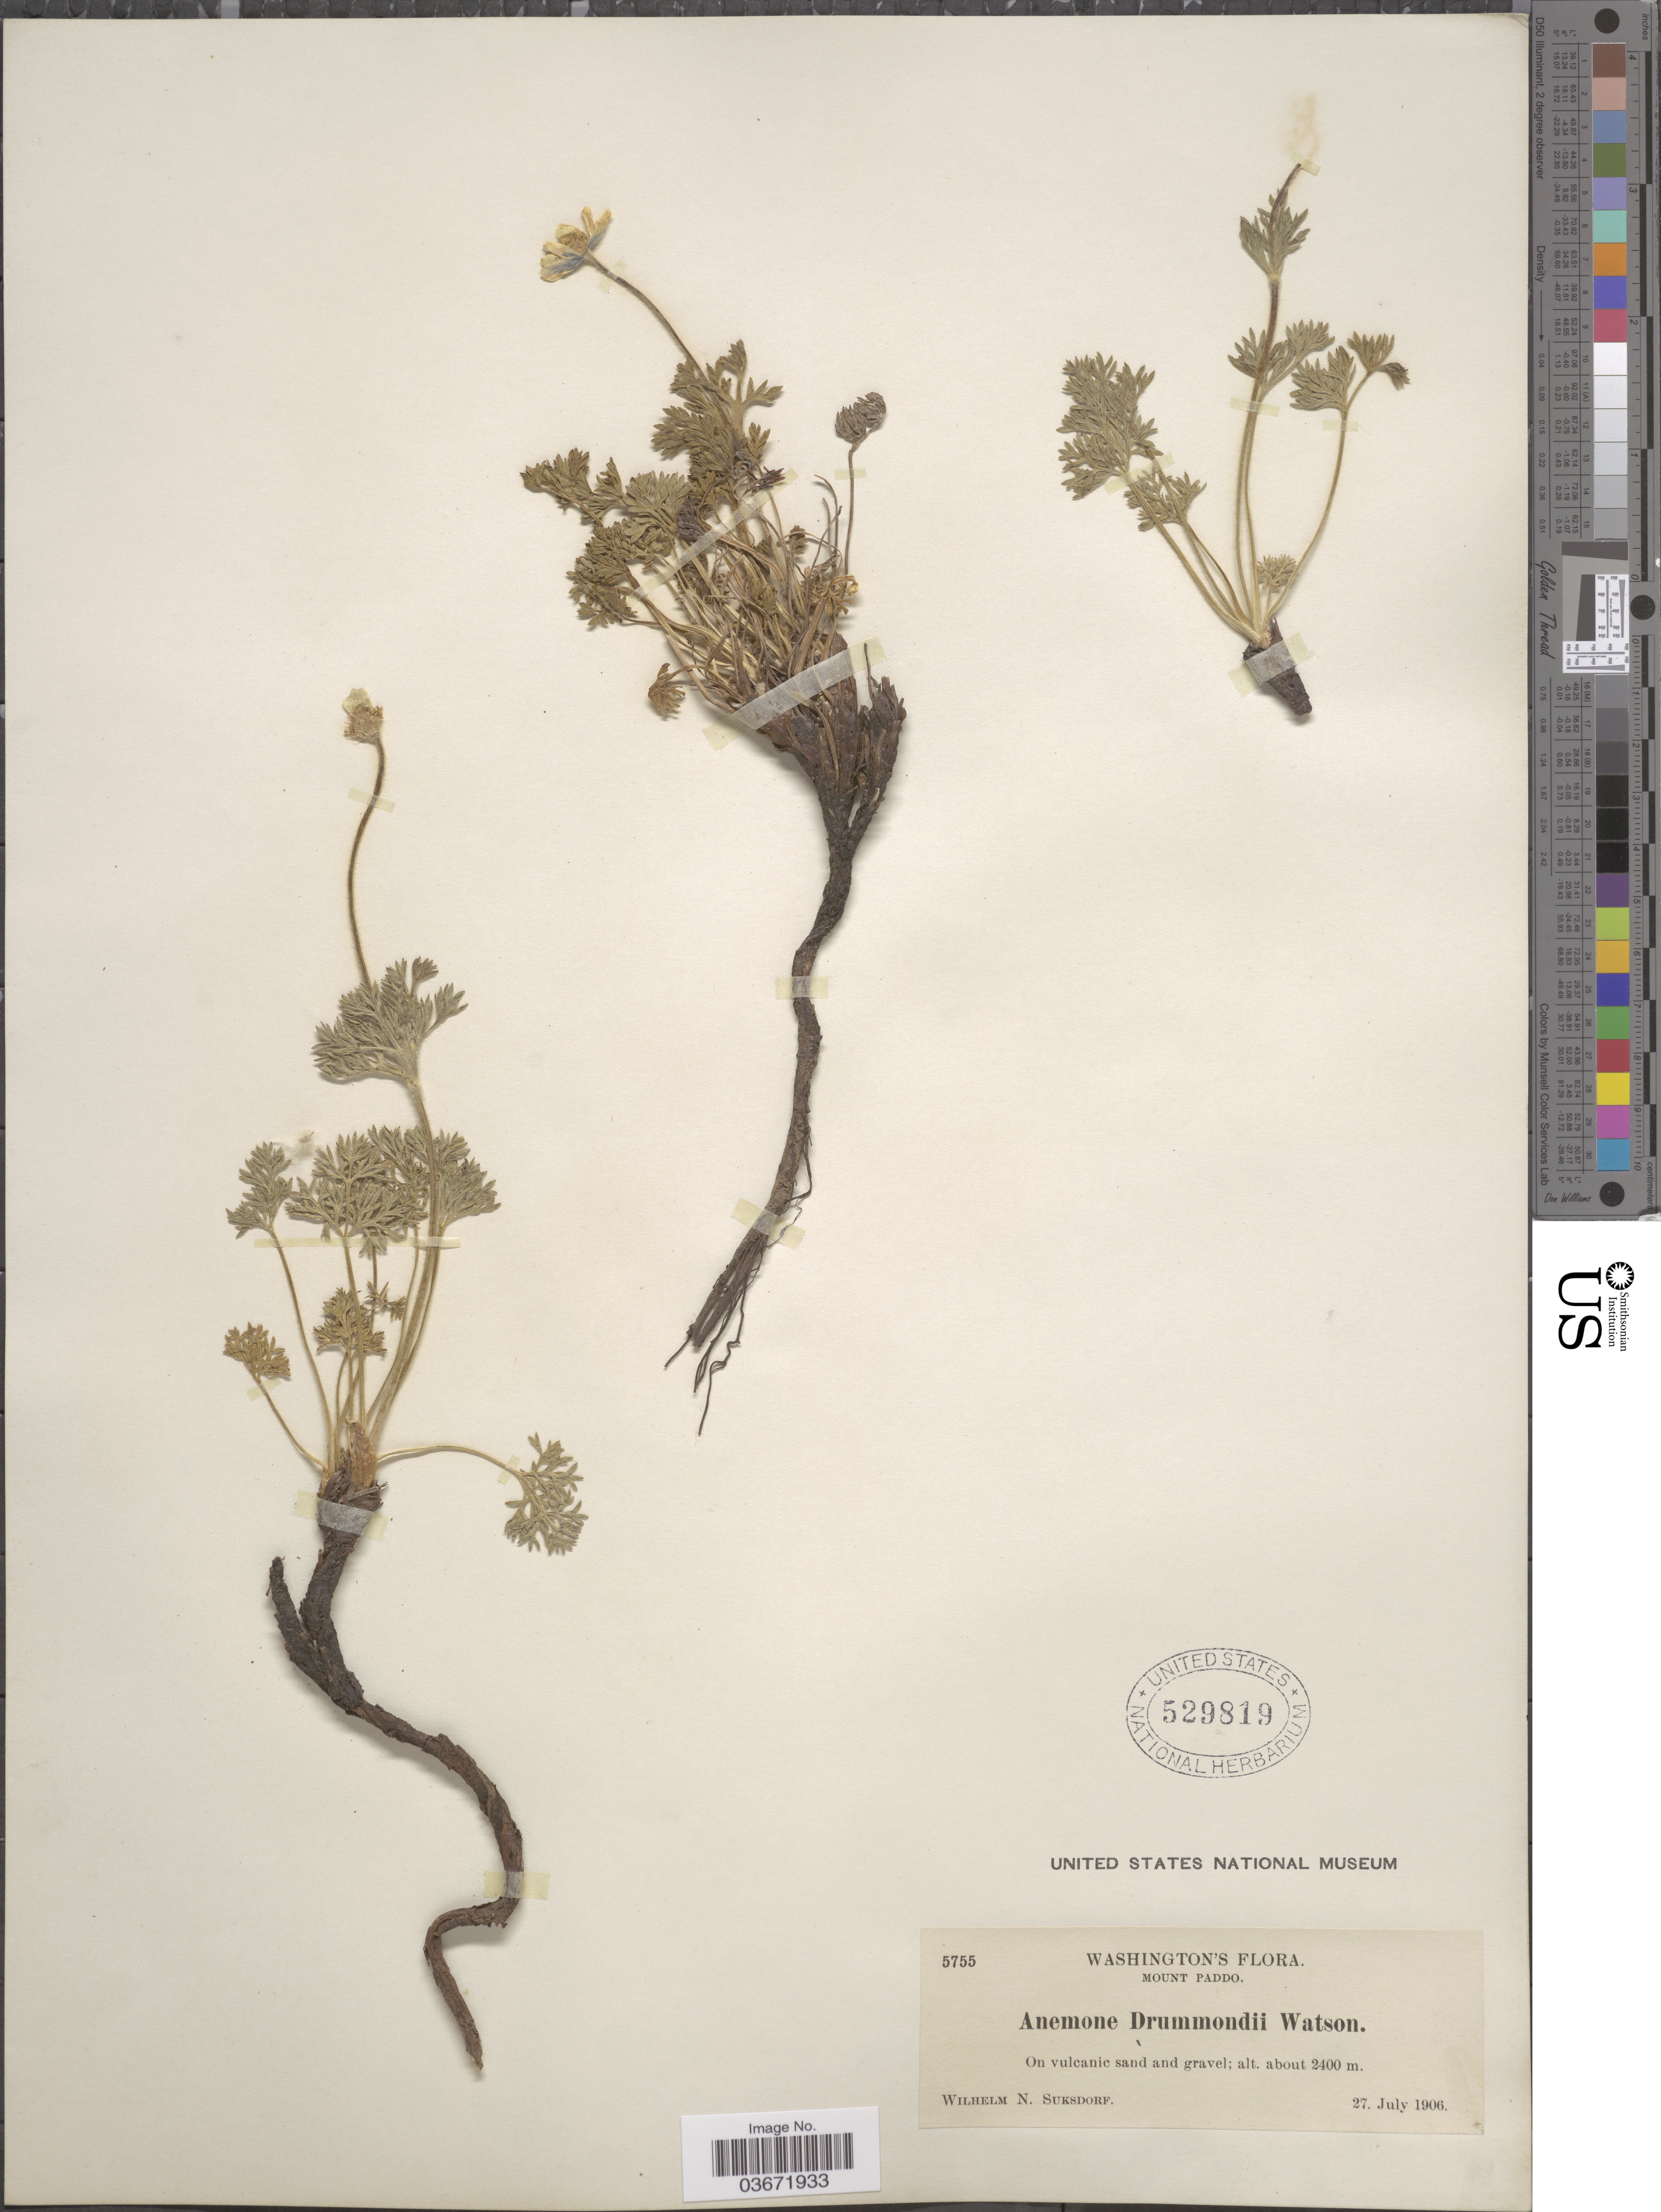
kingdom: Plantae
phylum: Tracheophyta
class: Magnoliopsida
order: Ranunculales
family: Ranunculaceae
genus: Anemone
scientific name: Anemone drummondii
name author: S. Watson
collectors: W. N. Suksdorf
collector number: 5755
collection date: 1906-07-27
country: United States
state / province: Washington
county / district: Skamania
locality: Mount Paddo.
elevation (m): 2400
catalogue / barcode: US 529819